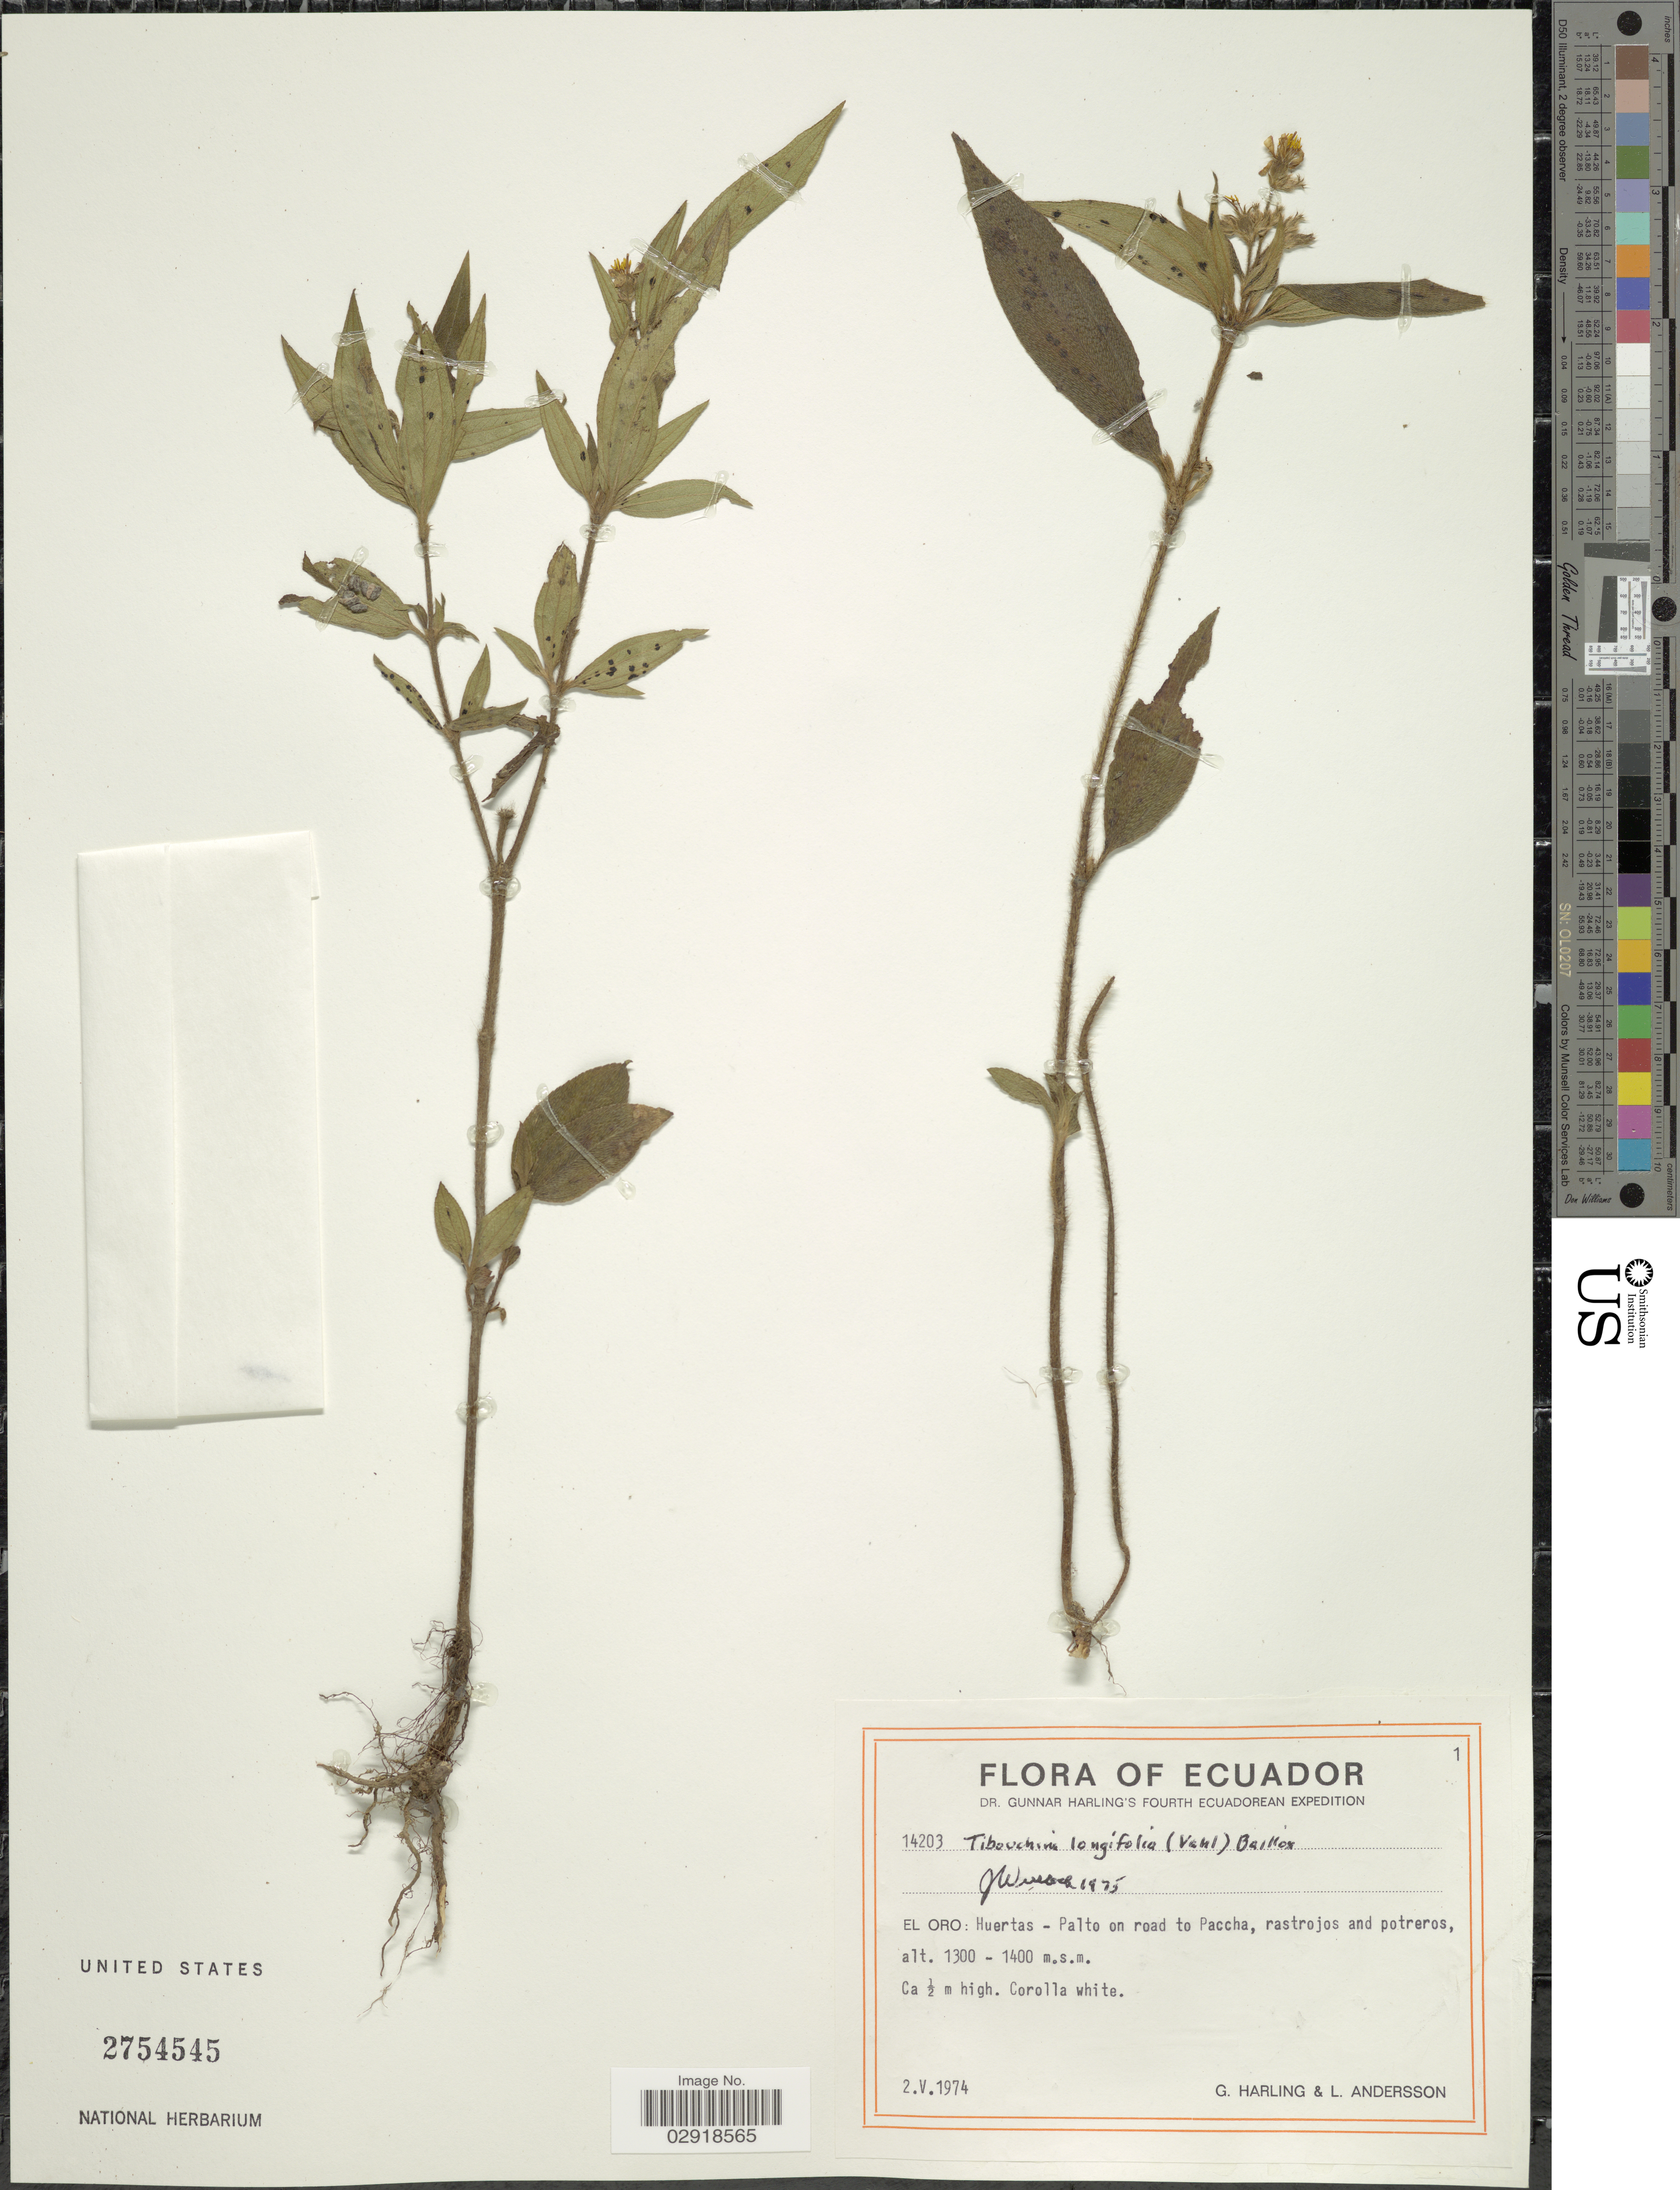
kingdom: Plantae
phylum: Tracheophyta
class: Magnoliopsida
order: Myrtales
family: Melastomataceae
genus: Chaetogastra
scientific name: Chaetogastra longifolia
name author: (Vahl) DC.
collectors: G. Harling & L. Andersson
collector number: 14203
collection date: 1974-05-02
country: Ecuador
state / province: El Oro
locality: Huertas - Palto on road to Paccha, rastrojos and potreros.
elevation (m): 1300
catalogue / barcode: US 2754545